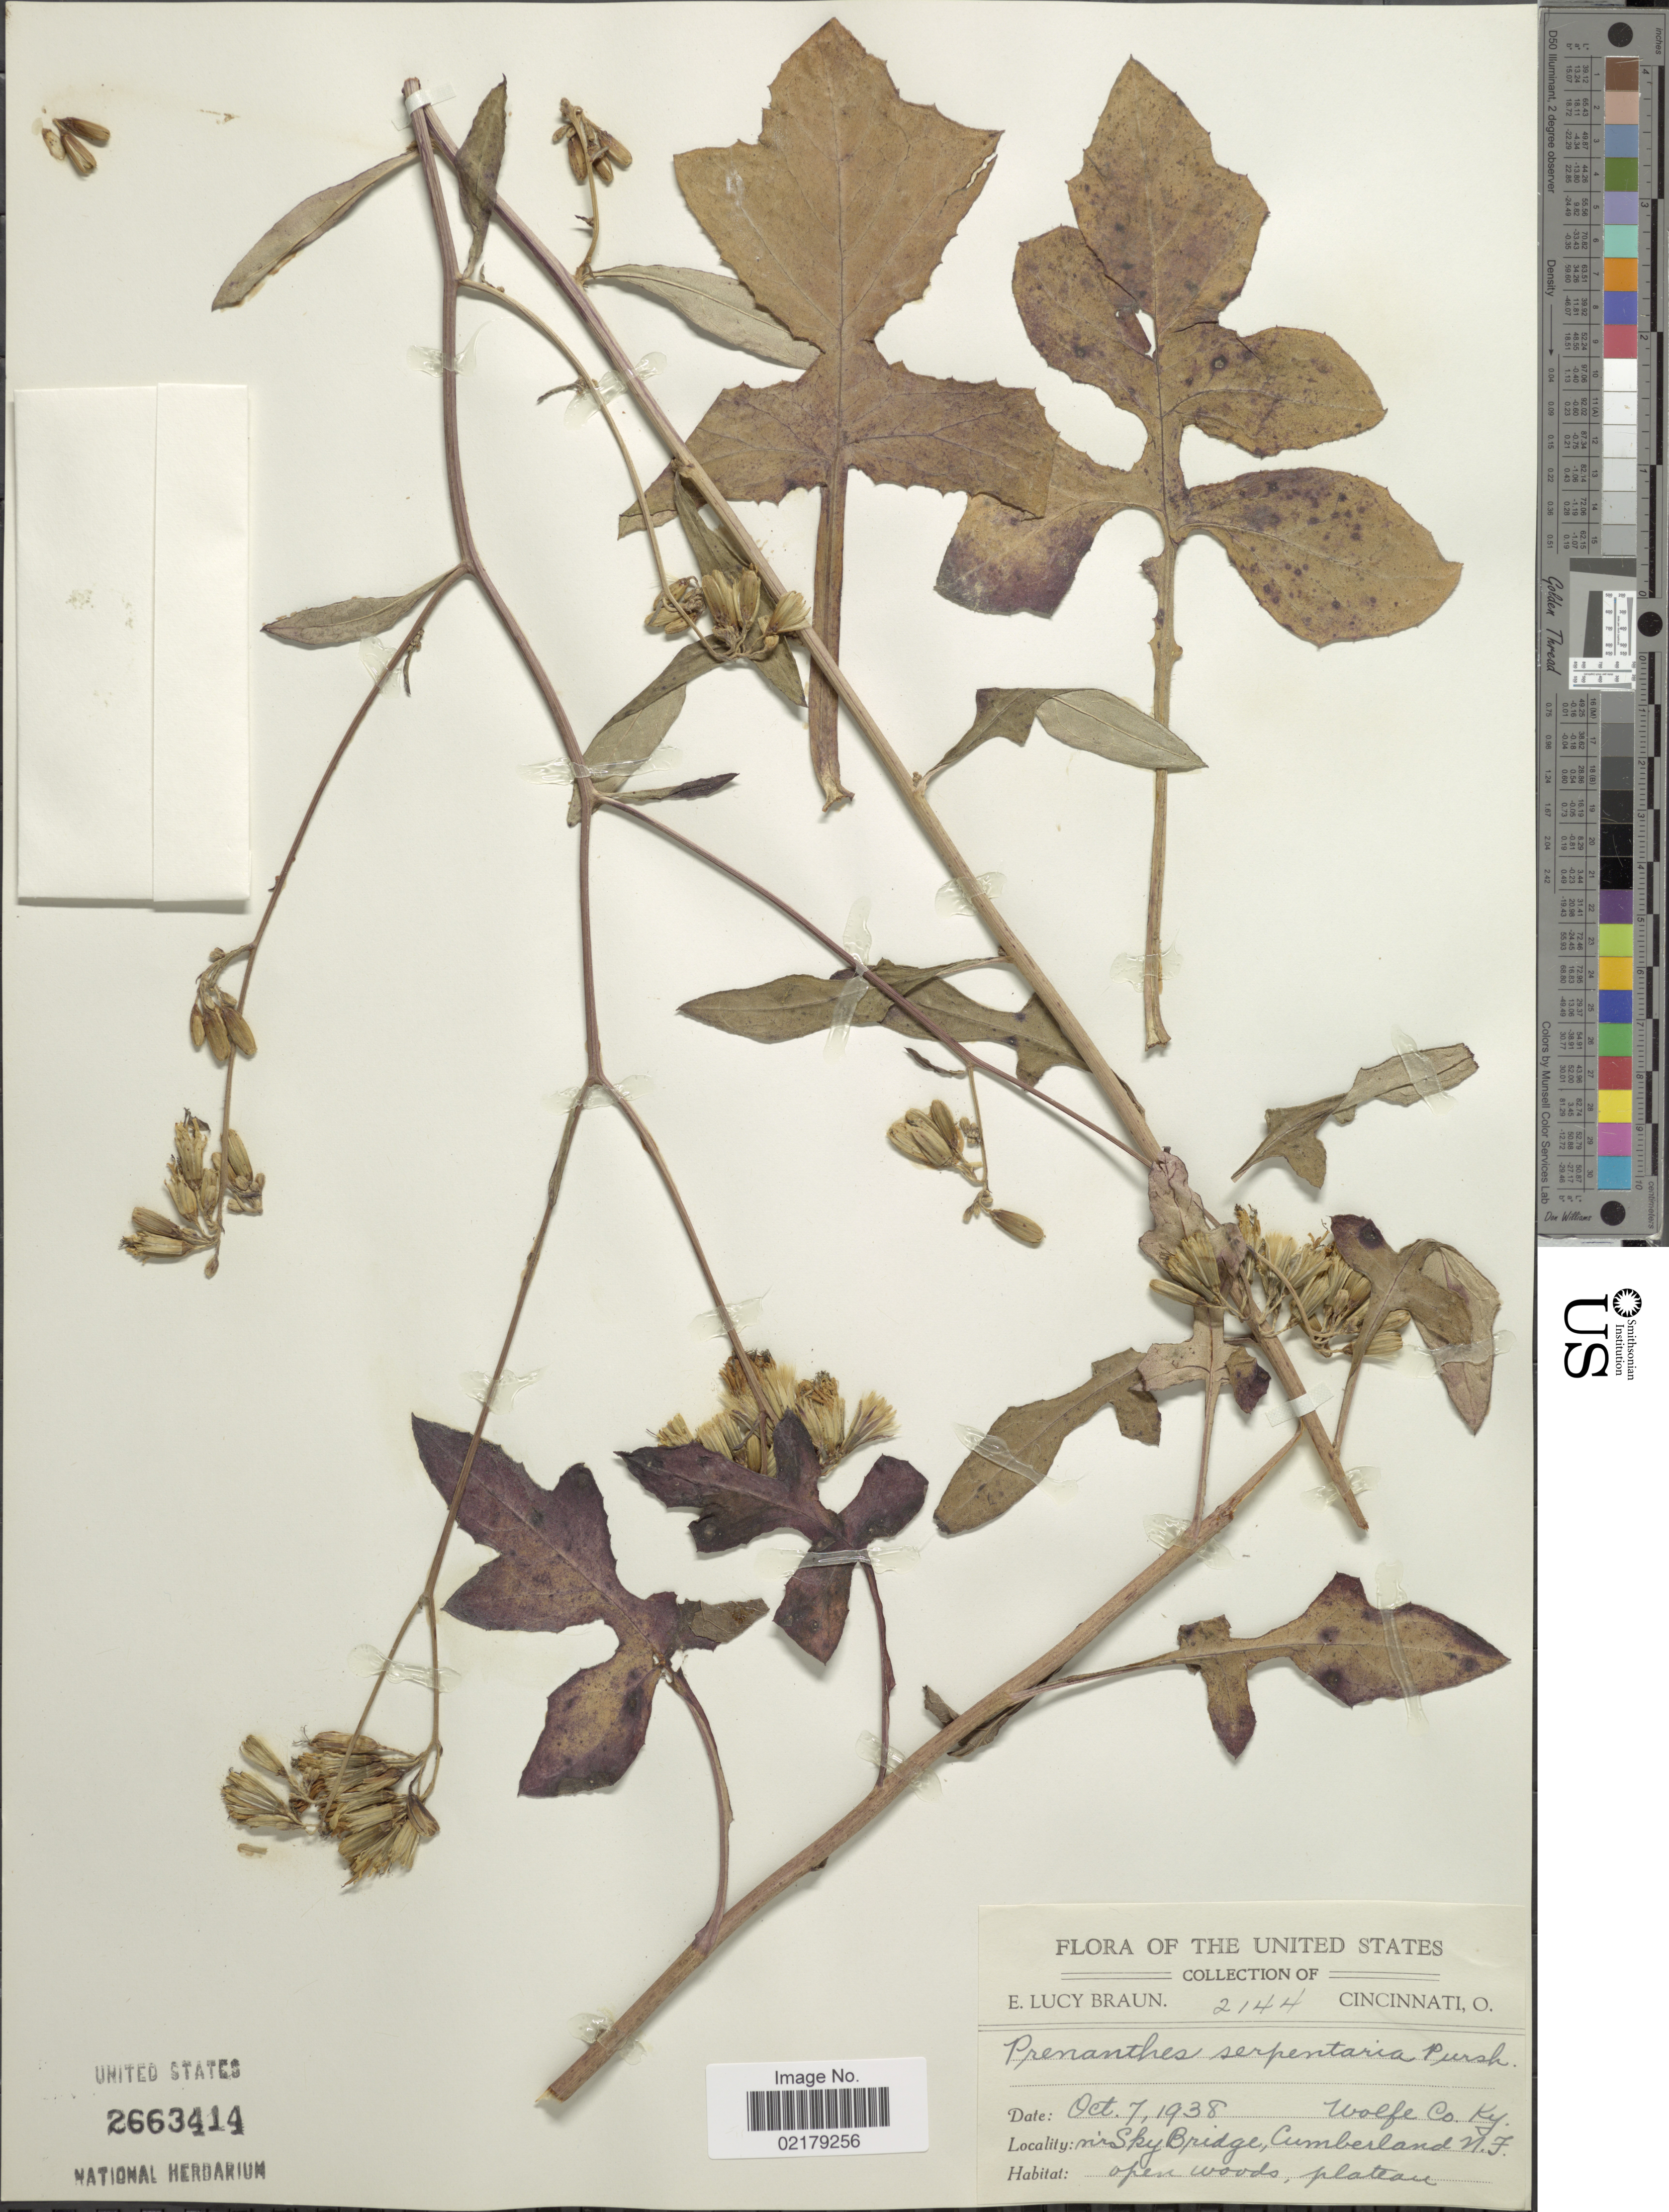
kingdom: Plantae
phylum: Tracheophyta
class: Magnoliopsida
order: Asterales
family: Asteraceae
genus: Nabalus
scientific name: Nabalus serpentarius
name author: (Pursh) Hook.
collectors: E. L. Braun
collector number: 2144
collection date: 1938-10-07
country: United States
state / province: Kentucky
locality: Nr Sky Bridge, Cumberland N.F. Open woods, plateau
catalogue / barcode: US 2663414